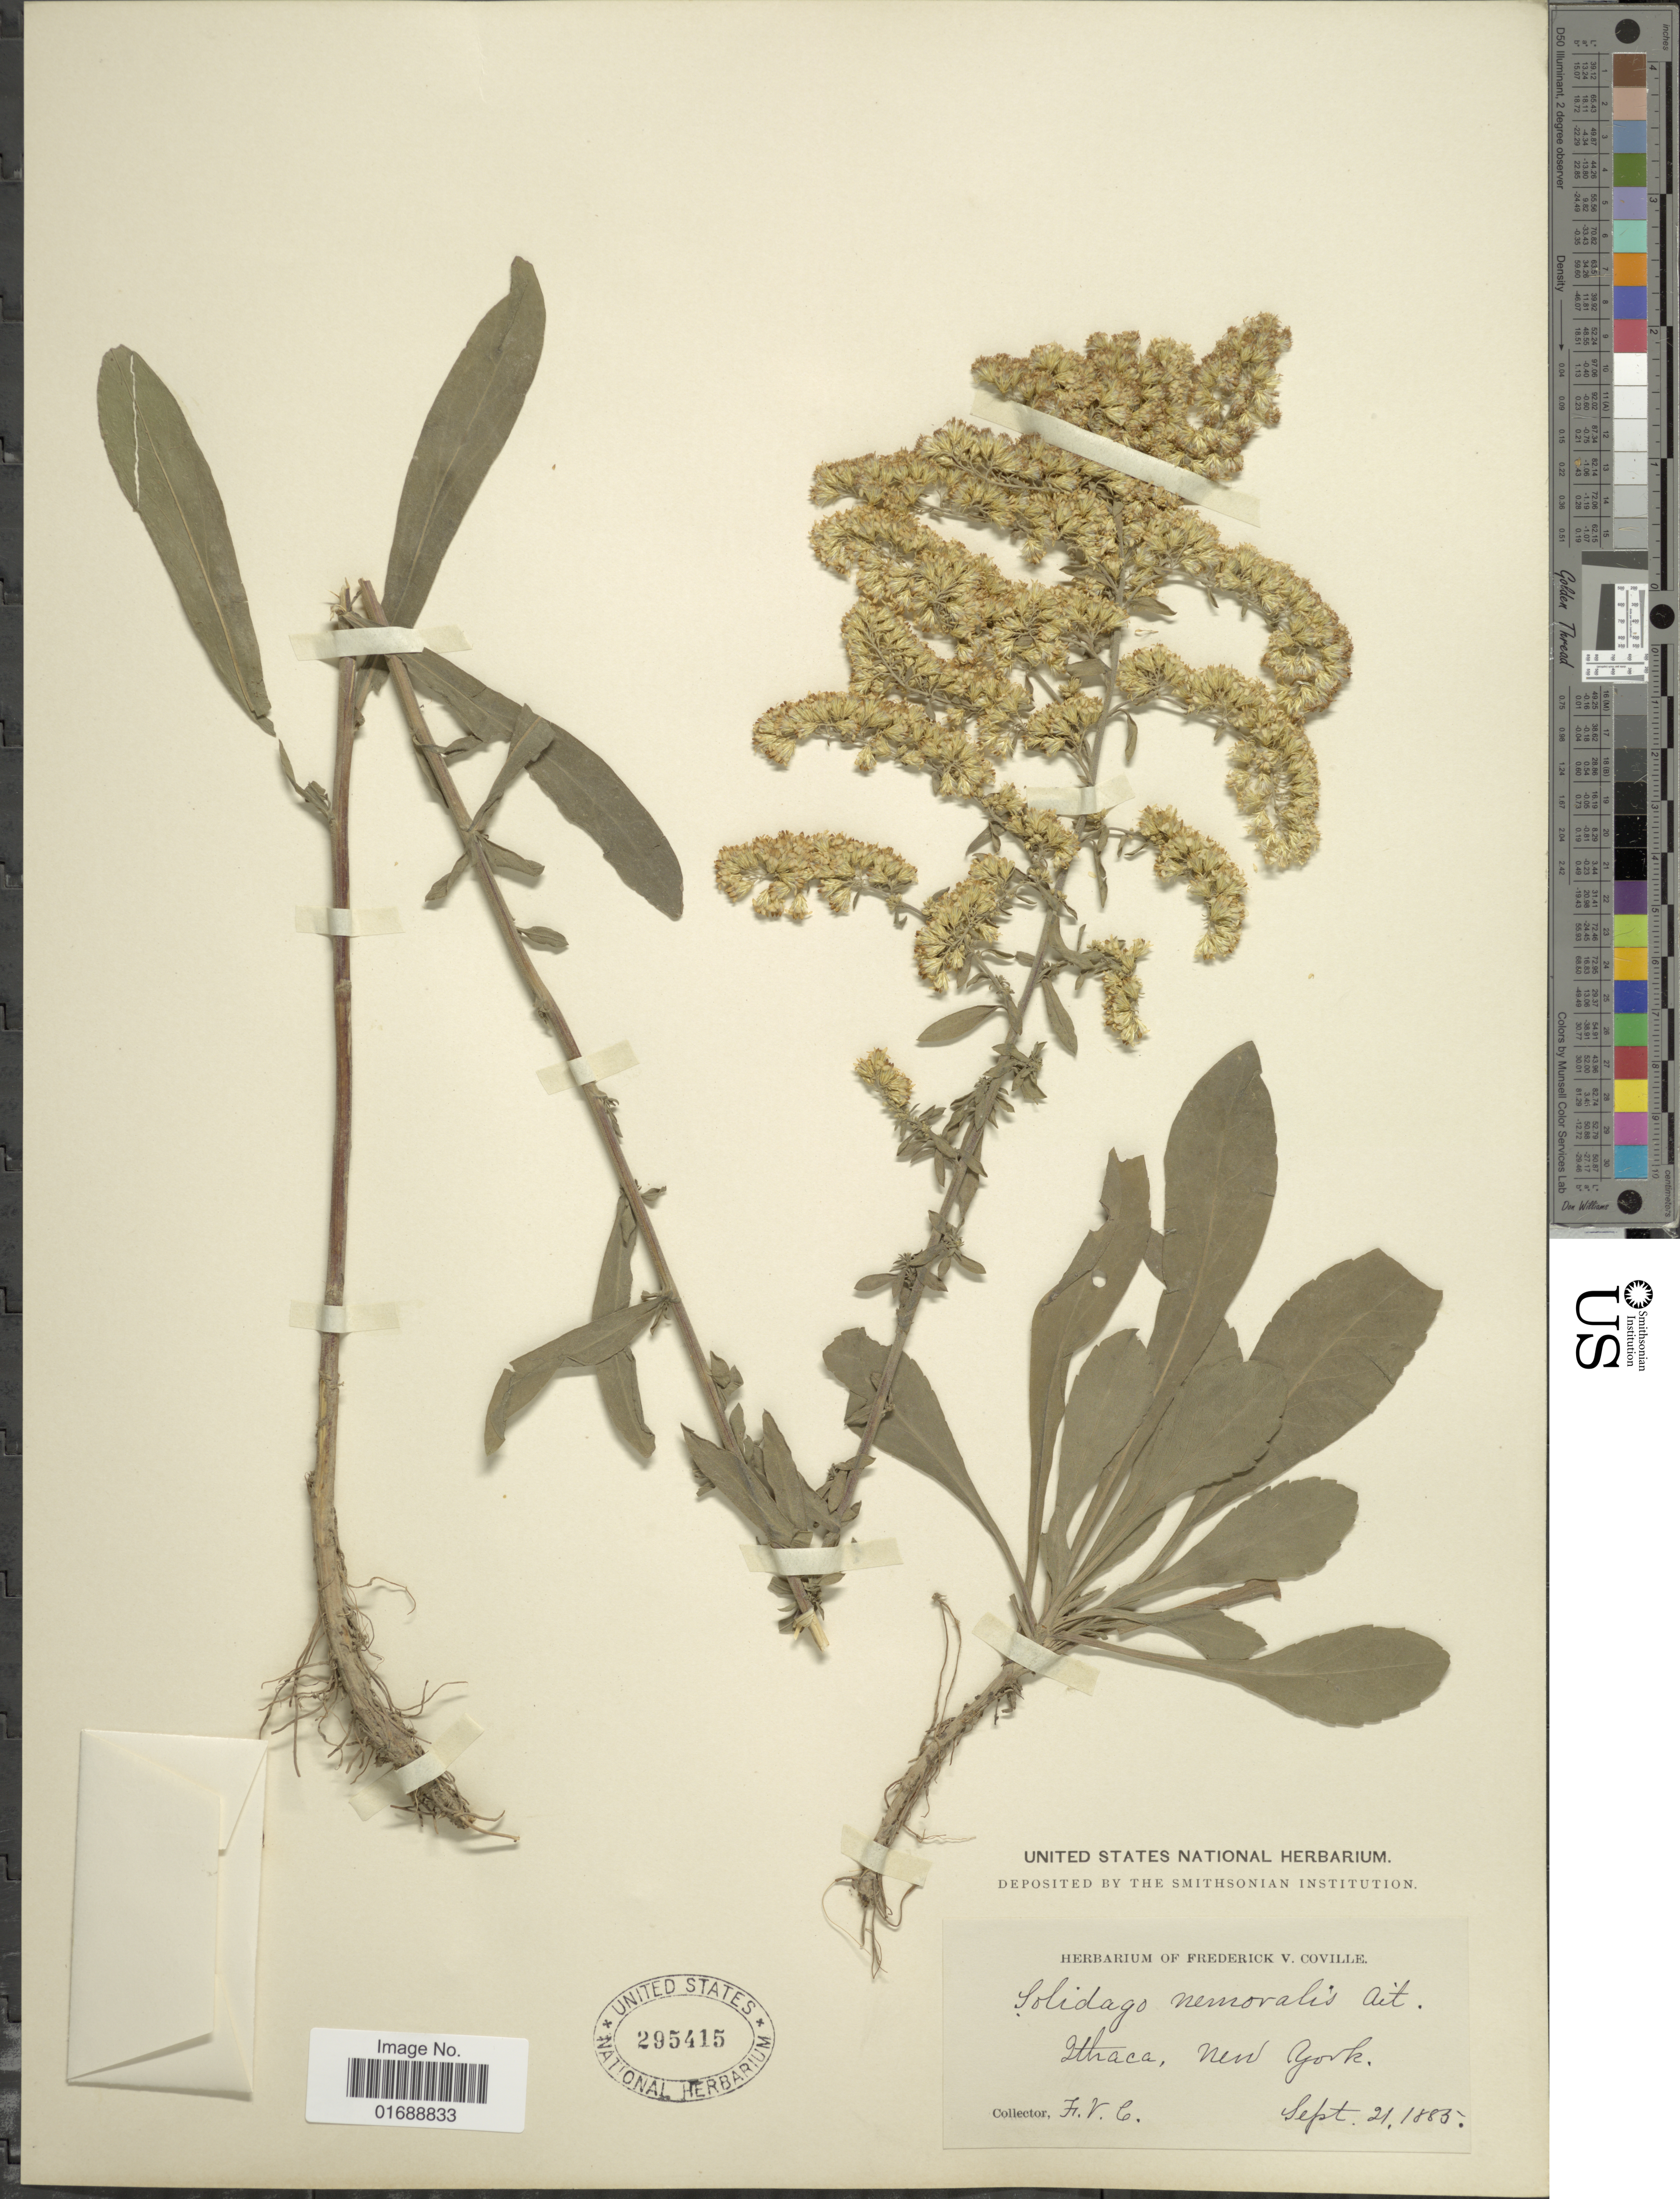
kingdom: Plantae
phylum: Tracheophyta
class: Magnoliopsida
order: Asterales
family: Asteraceae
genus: Solidago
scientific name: Solidago nemoralis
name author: Aiton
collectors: F. V. Coville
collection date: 1885-09-21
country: United States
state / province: New York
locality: Ithaca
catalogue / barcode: US 295415